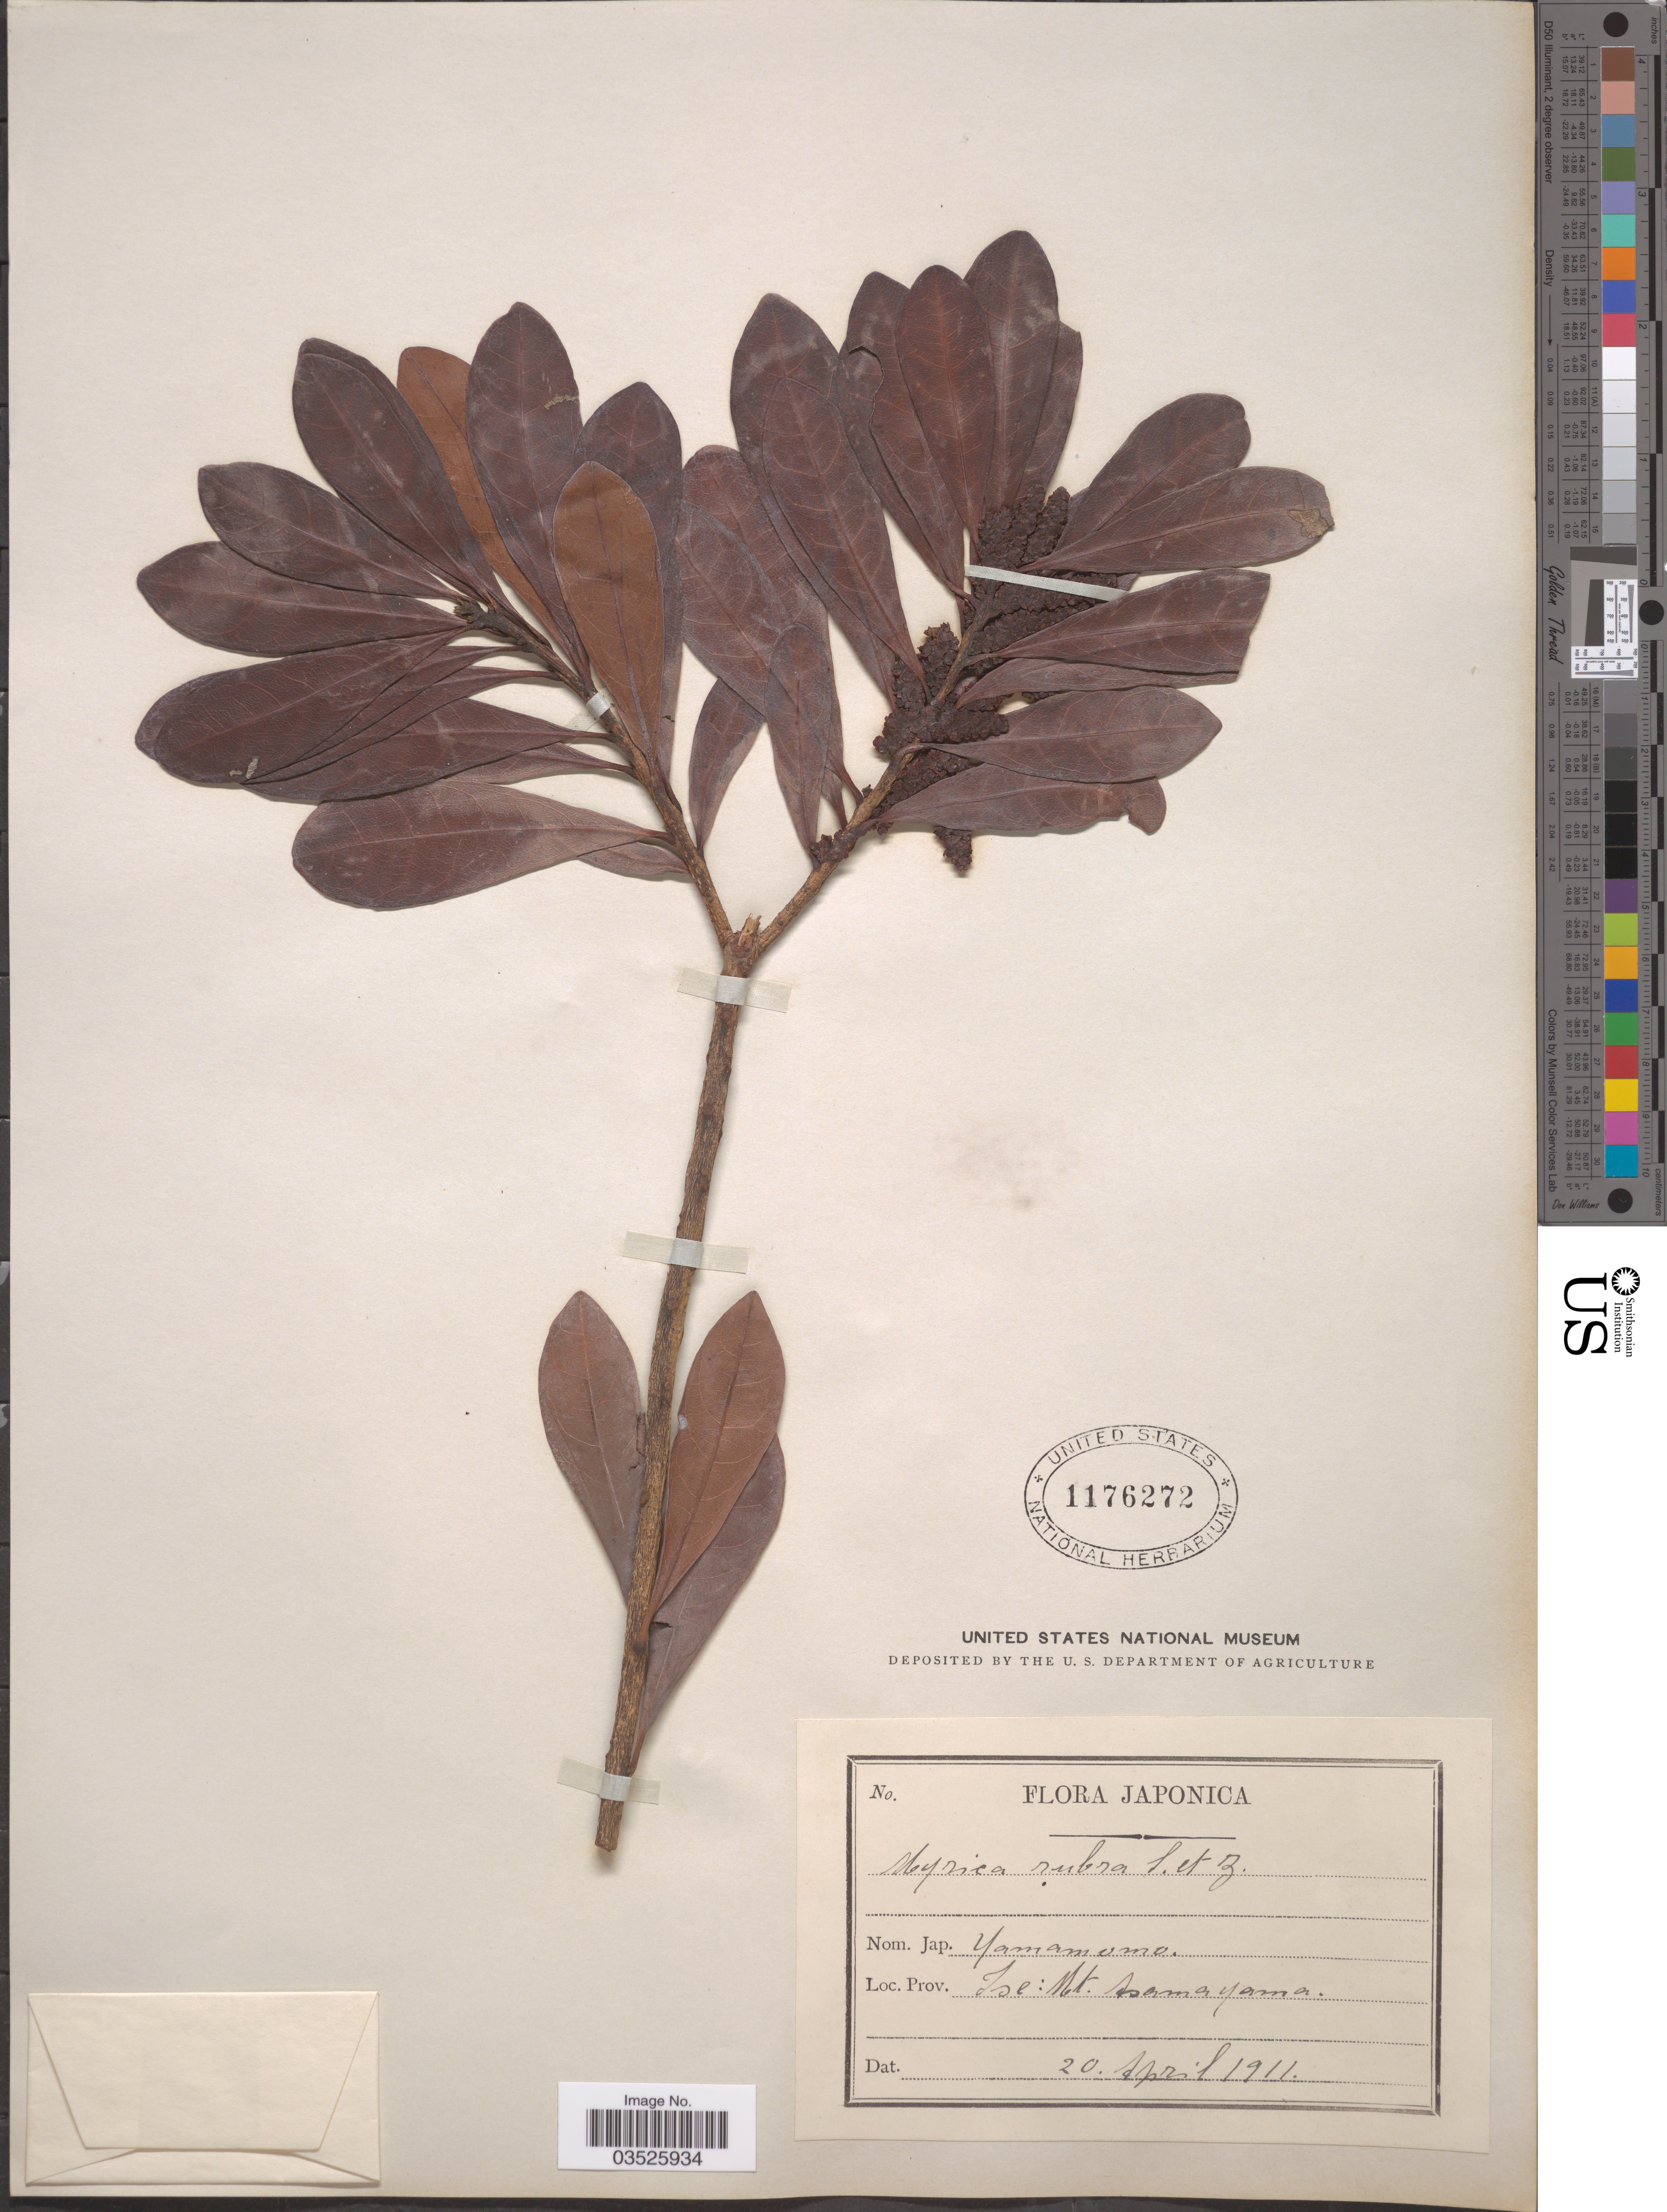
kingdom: Plantae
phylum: Tracheophyta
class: Magnoliopsida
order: Fagales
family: Myricaceae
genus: Morella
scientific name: Morella rubra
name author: Lour.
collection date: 1911-04-20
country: Japan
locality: Prov. Ise: Mt. Asama Yama.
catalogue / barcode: US 1176272